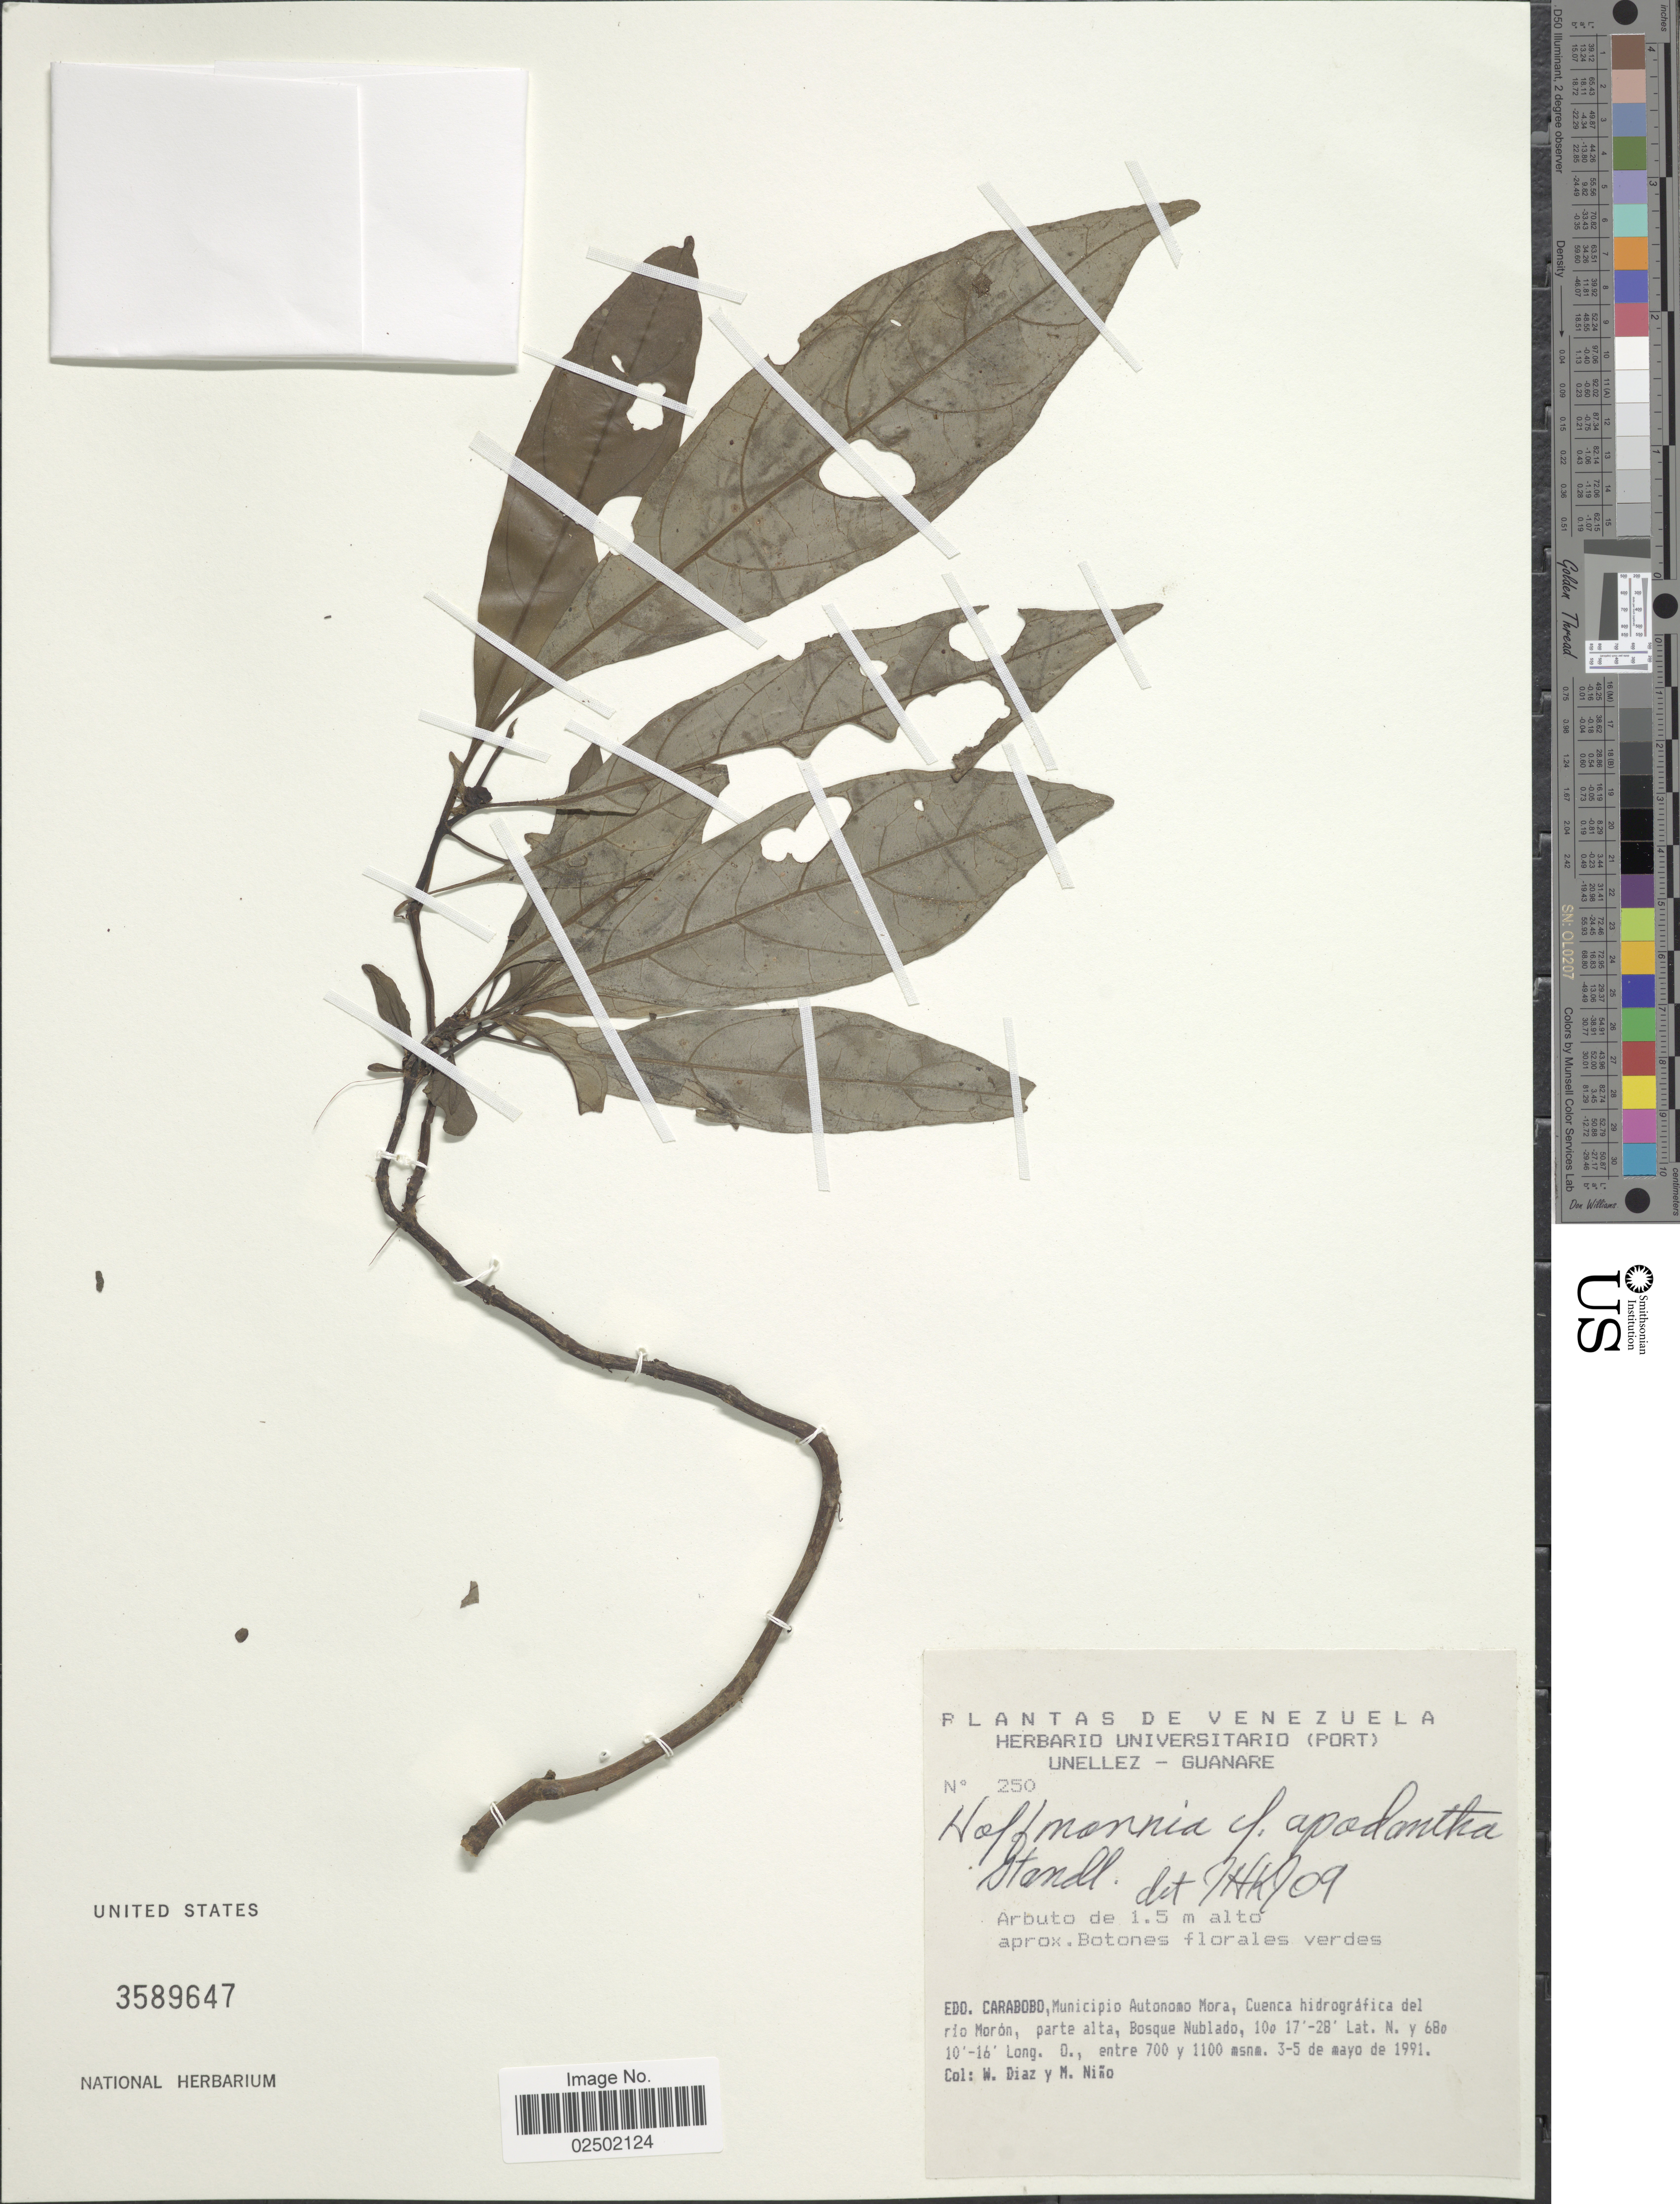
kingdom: Plantae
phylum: Tracheophyta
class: Magnoliopsida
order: Gentianales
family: Rubiaceae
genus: Hoffmannia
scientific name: Hoffmannia apodantha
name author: Standl.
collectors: W. Díaz P. & S. M. Niño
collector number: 250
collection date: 1991-05-03/1991-05-05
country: Venezuela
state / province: Carabobo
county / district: Juan José Mora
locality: Cuenca hidrográfica del rio Morón, parte alta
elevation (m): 700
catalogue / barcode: US 3589647